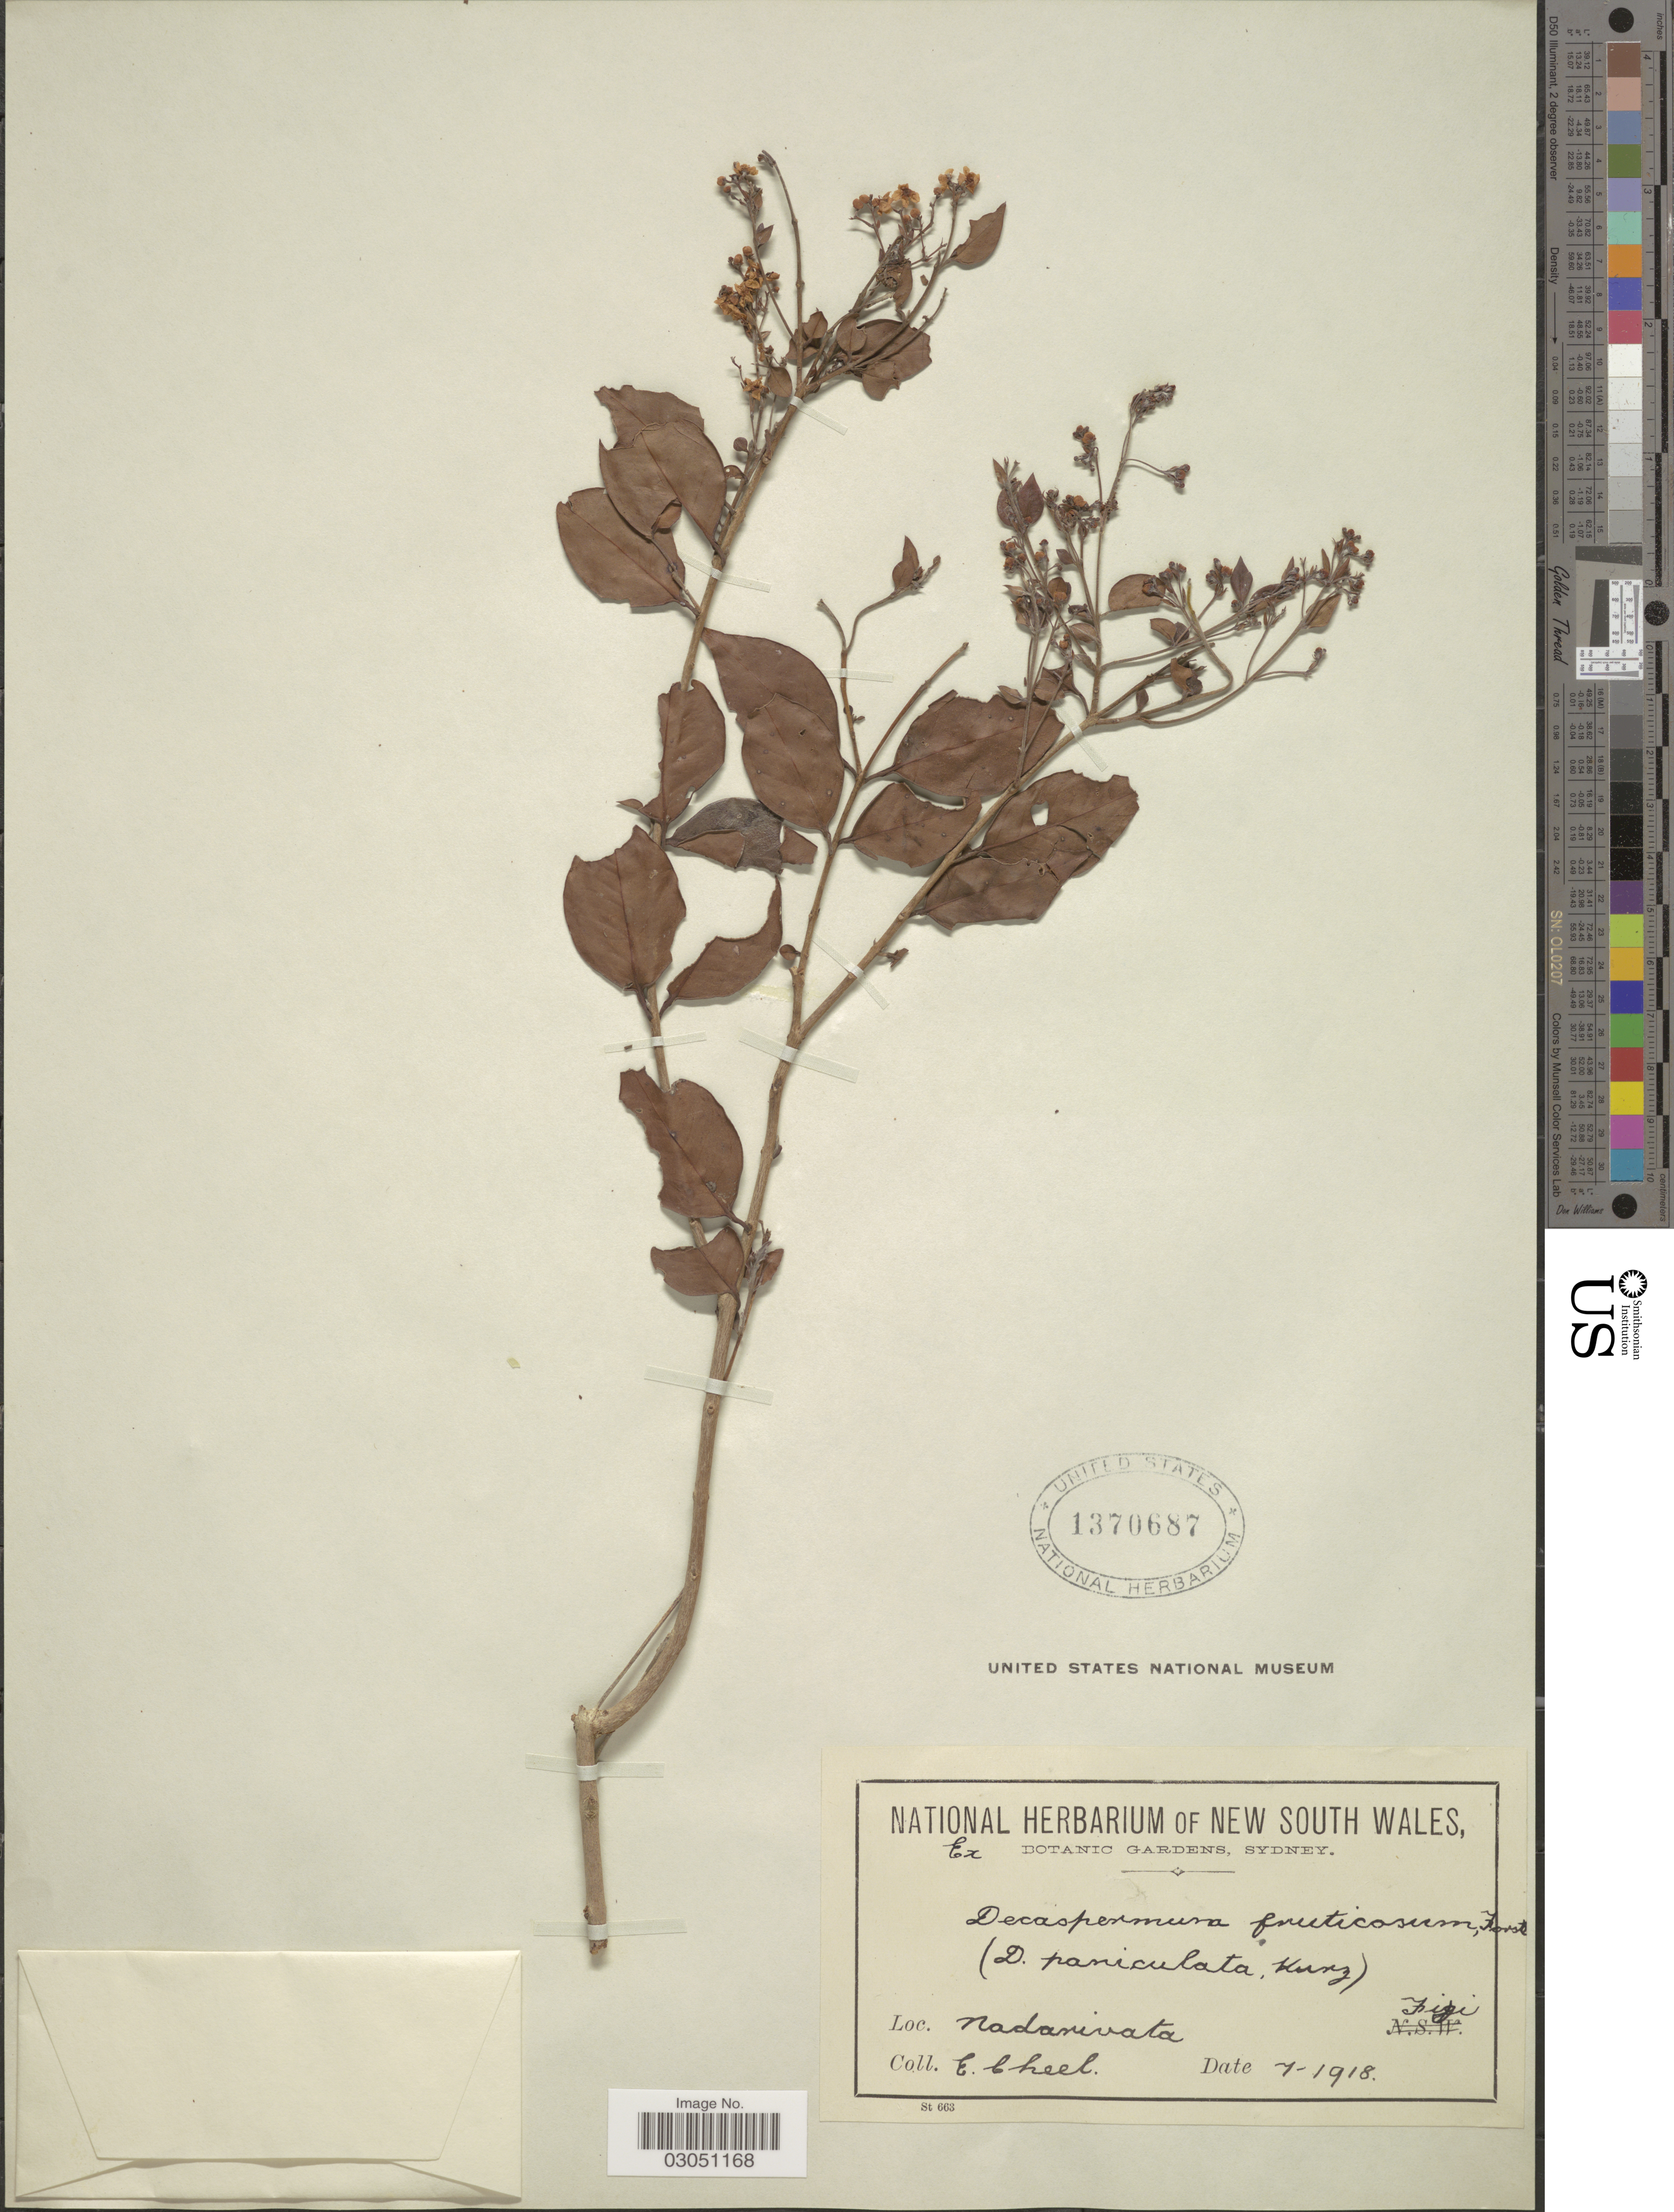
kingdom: Plantae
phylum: Tracheophyta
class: Magnoliopsida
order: Myrtales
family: Myrtaceae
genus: Decaspermum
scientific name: Decaspermum humile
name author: (Sweet ex G. Don) A.J. Scott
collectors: E. Cheel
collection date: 1918-07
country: Fiji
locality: Nadarivata. Fiji.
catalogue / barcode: US 1370687